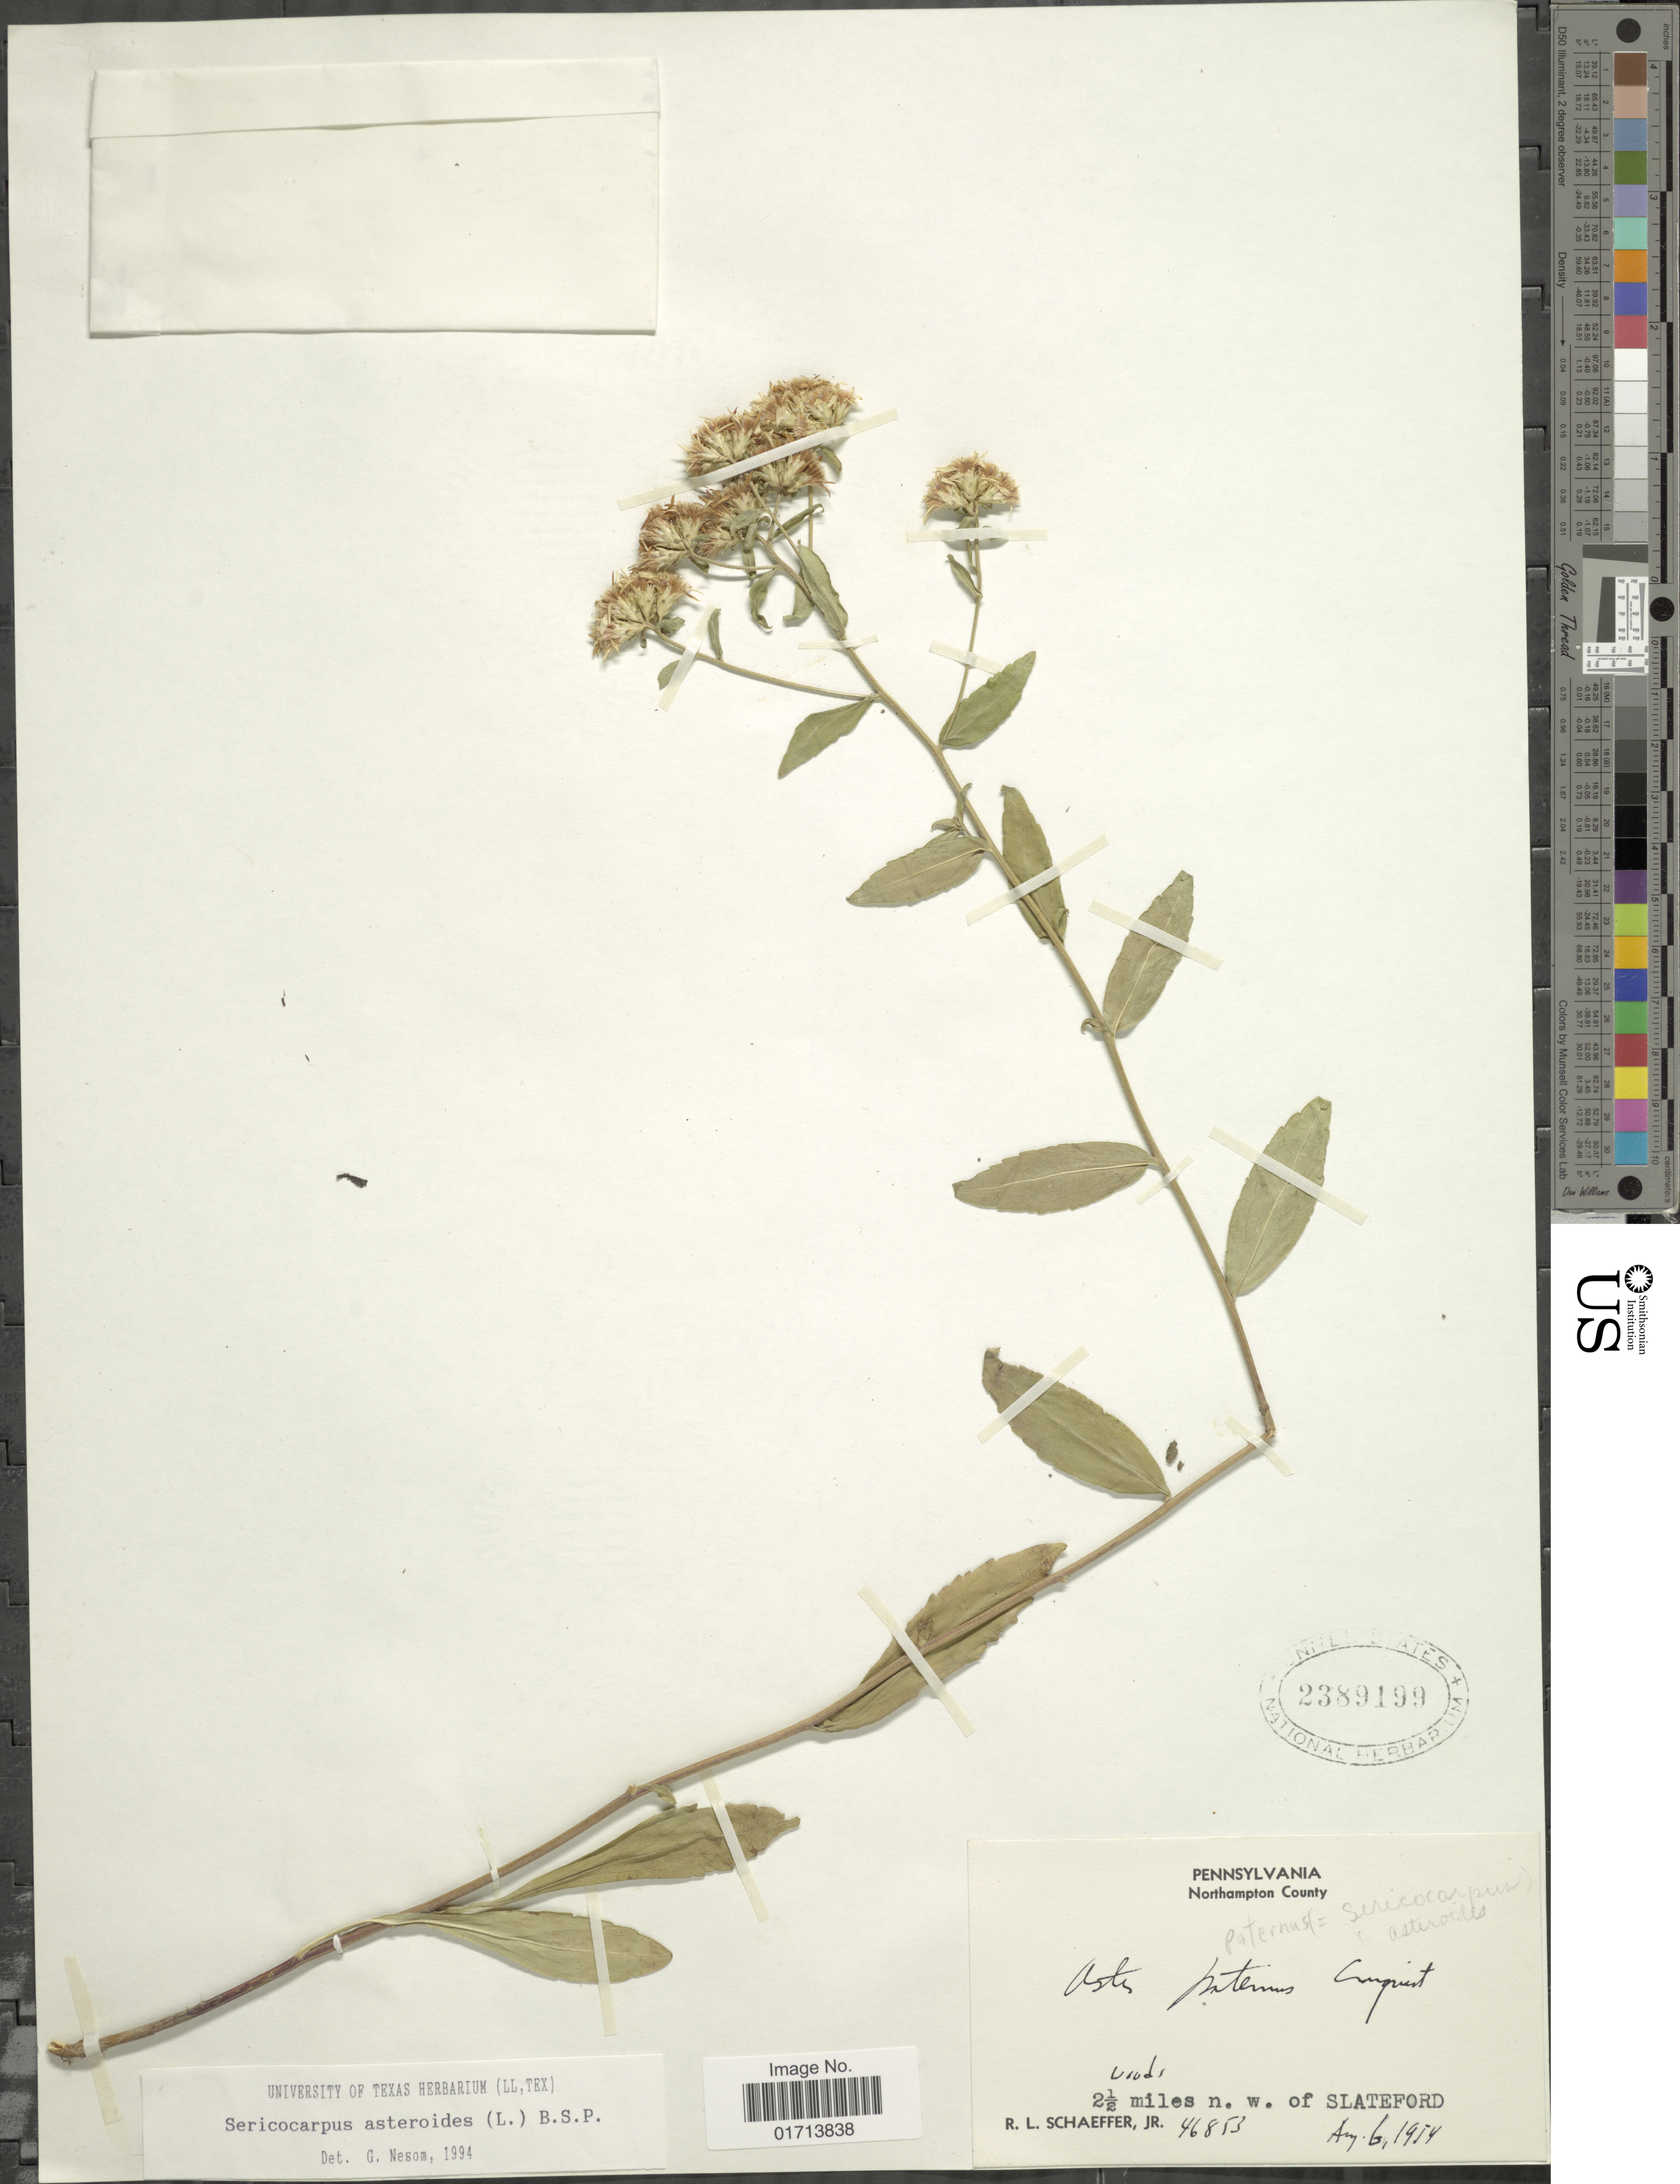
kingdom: Plantae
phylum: Tracheophyta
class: Magnoliopsida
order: Asterales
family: Asteraceae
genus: Sericocarpus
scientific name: Sericocarpus asteroides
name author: (L.) Britton, Stearns & Poggenb.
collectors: R. Schaeffer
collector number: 46853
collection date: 1954-08-06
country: United States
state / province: Pennsylvania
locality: Northampton County, 2,5 miles n. w. Slateford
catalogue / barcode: US 2389199